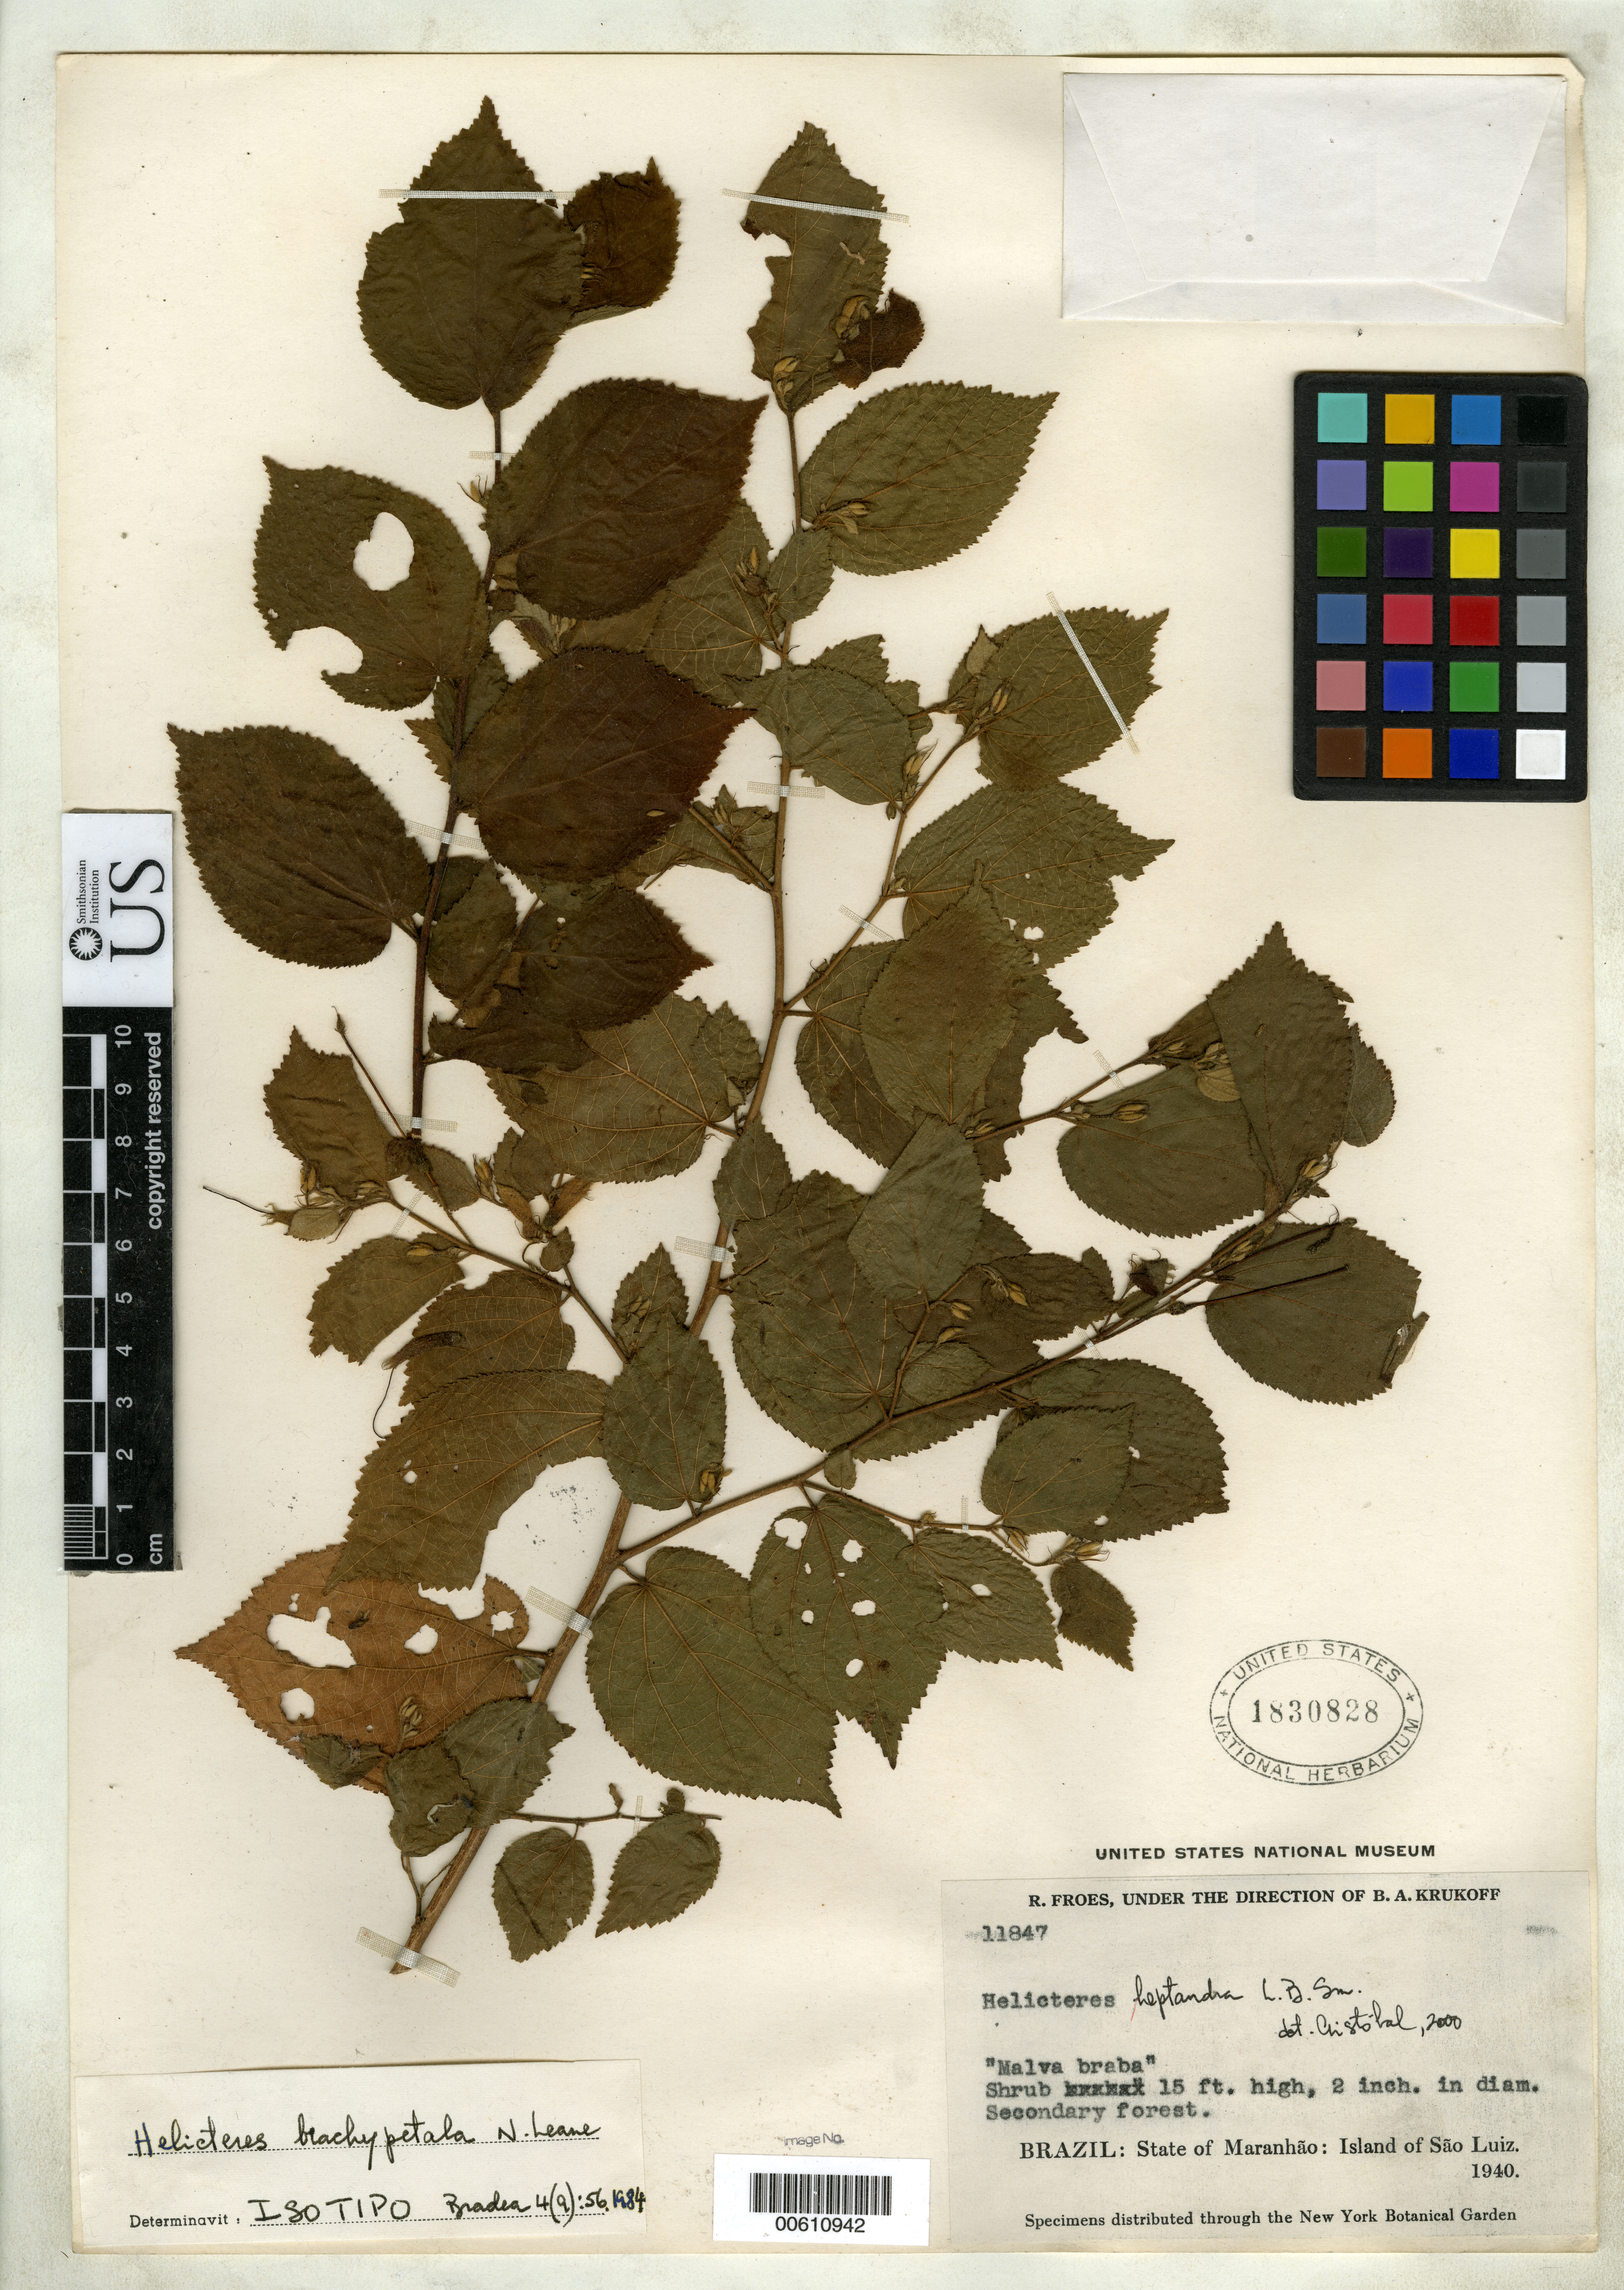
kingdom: Plantae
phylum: Tracheophyta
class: Magnoliopsida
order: Malvales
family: Malvaceae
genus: Helicteres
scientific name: Helicteres brachypetala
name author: Leane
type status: Isotype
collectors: R. L. Fróes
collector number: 11847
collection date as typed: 1940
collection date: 1940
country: Brazil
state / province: Maranhão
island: San Luiz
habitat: Secondary forest.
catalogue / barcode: US 1830828